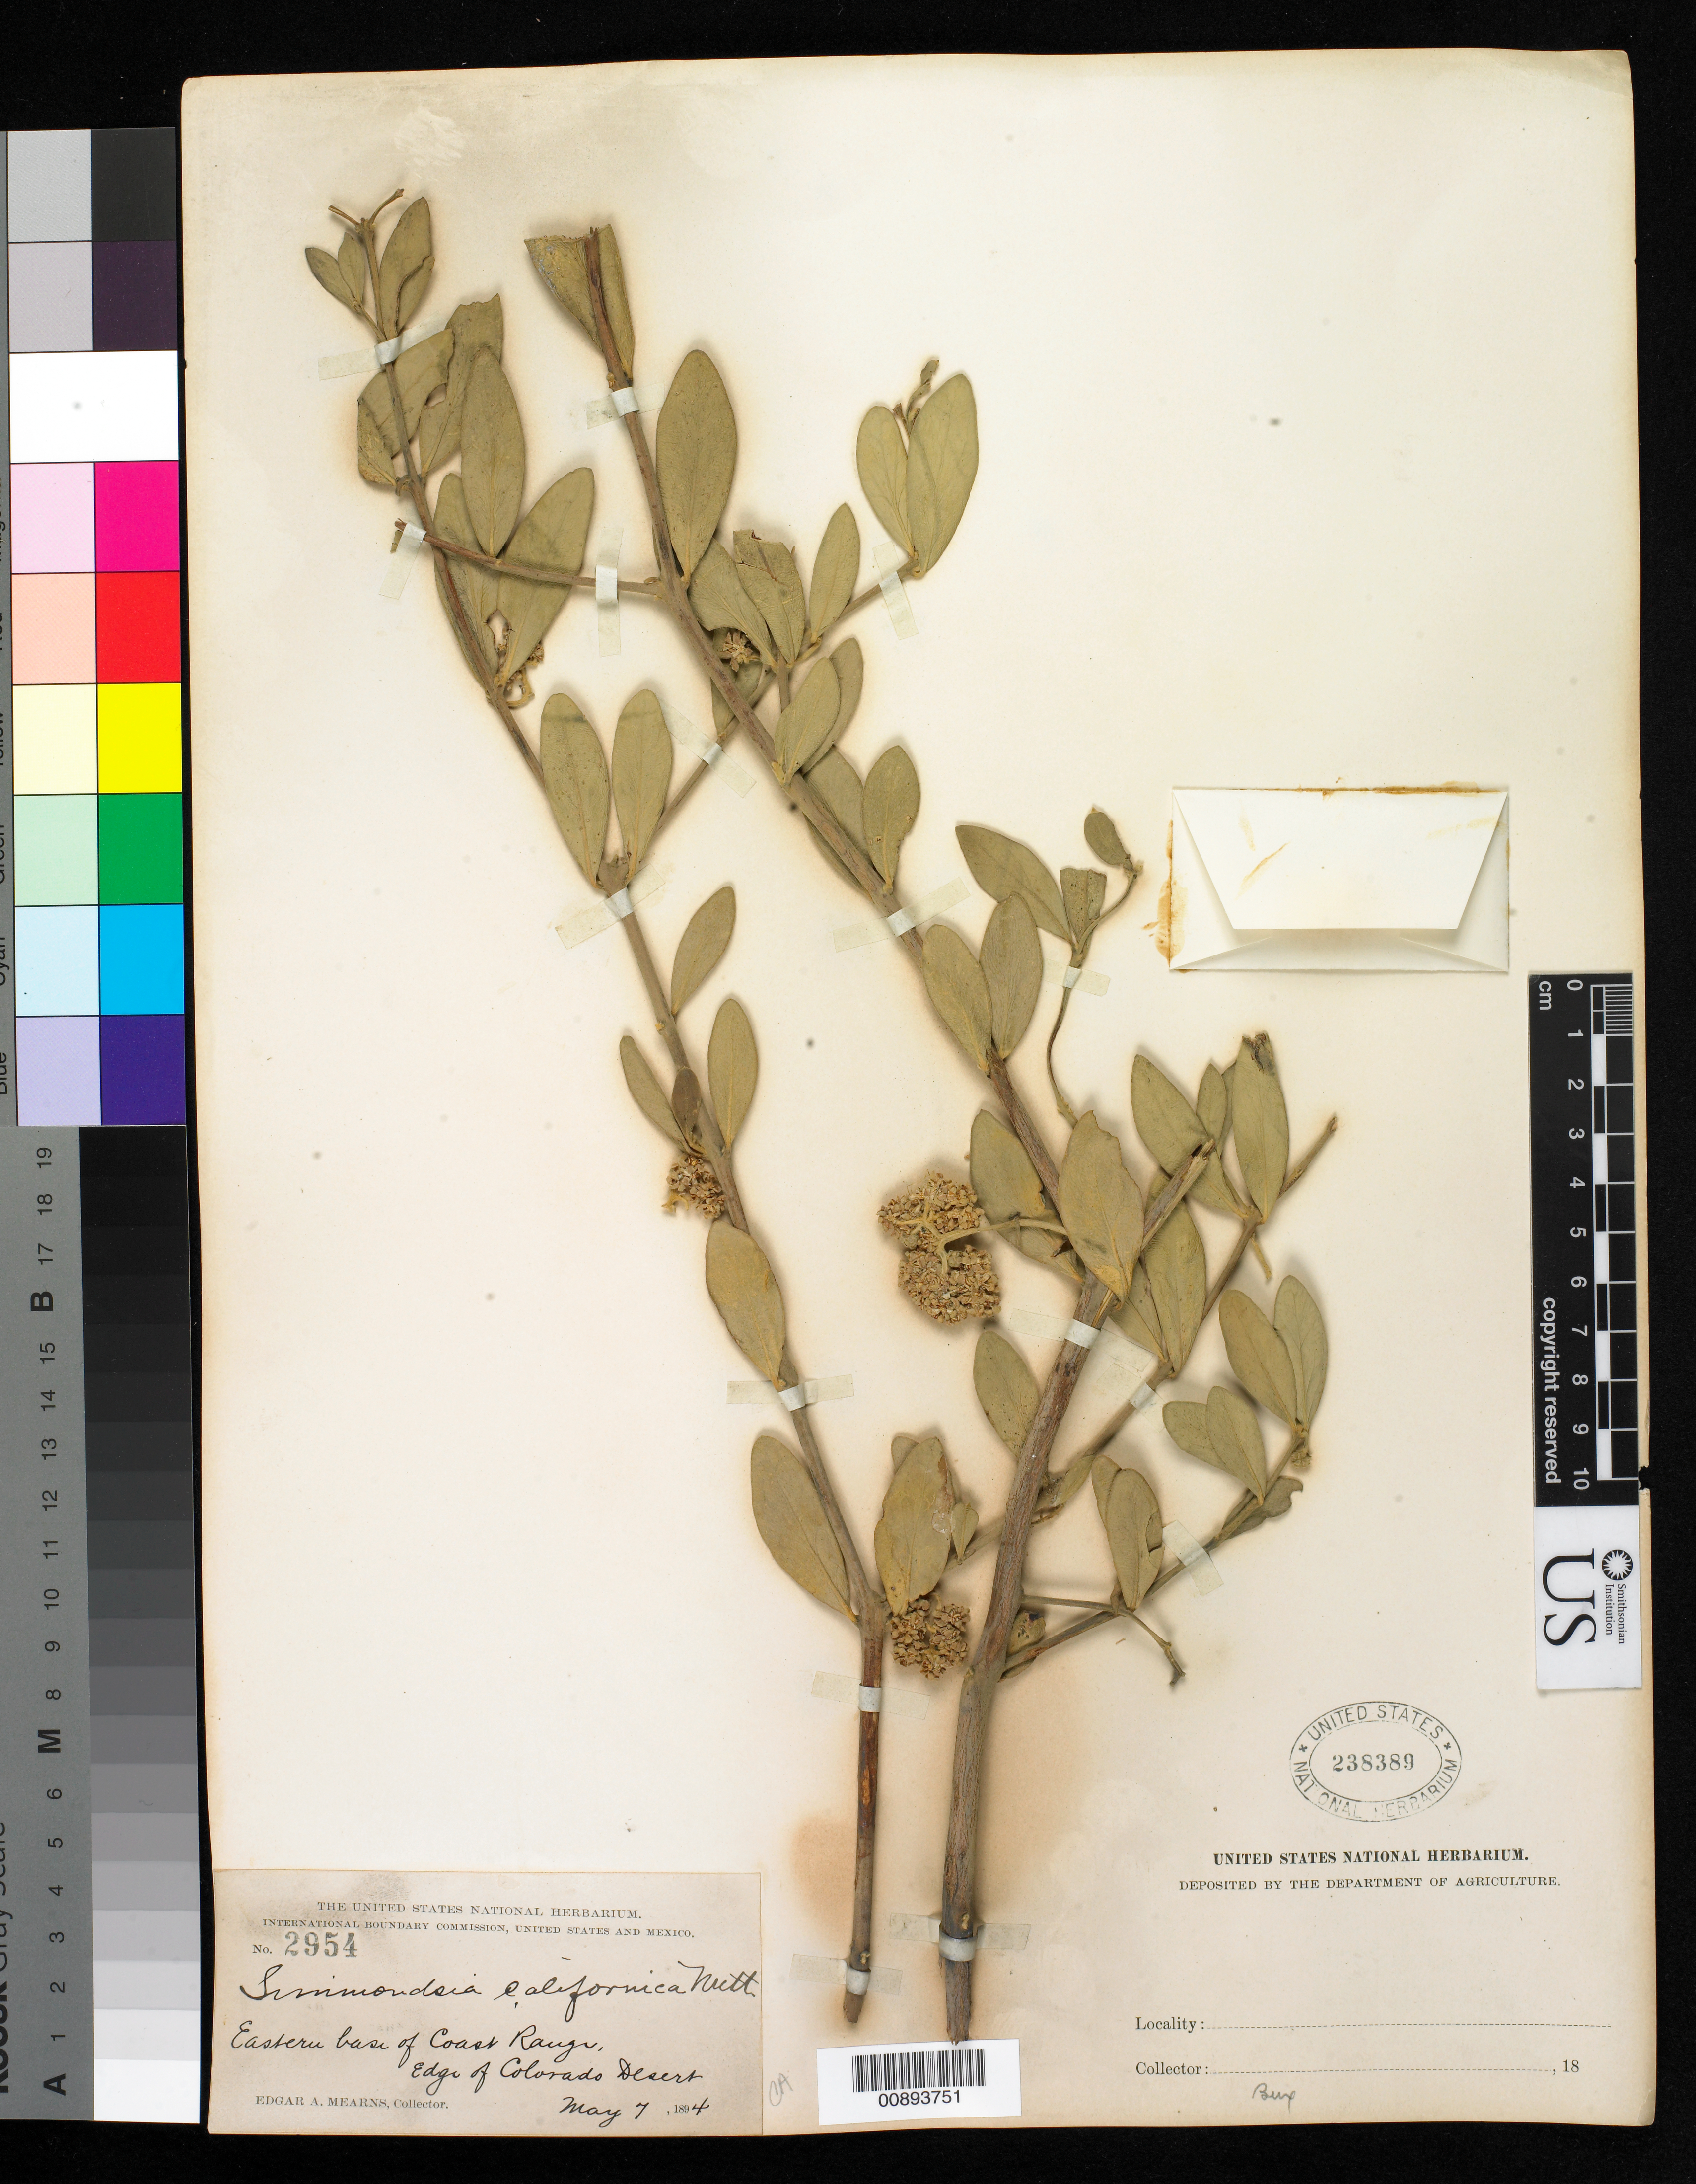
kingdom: Plantae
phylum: Tracheophyta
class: Magnoliopsida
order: Caryophyllales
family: Simmondsiaceae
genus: Simmondsia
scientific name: Simmondsia chinensis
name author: (Link) C.K. Schneid.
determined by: Strong, Mark T., (BOT), Smithsonian Institution - National Museum of Natural History (UNITED STATES)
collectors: E. A. Mearns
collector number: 2954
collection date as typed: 07 May 1894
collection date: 1894-05-07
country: United States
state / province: California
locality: Eastern base of Coast Range, edge of Colorado Desert.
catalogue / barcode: US 238389